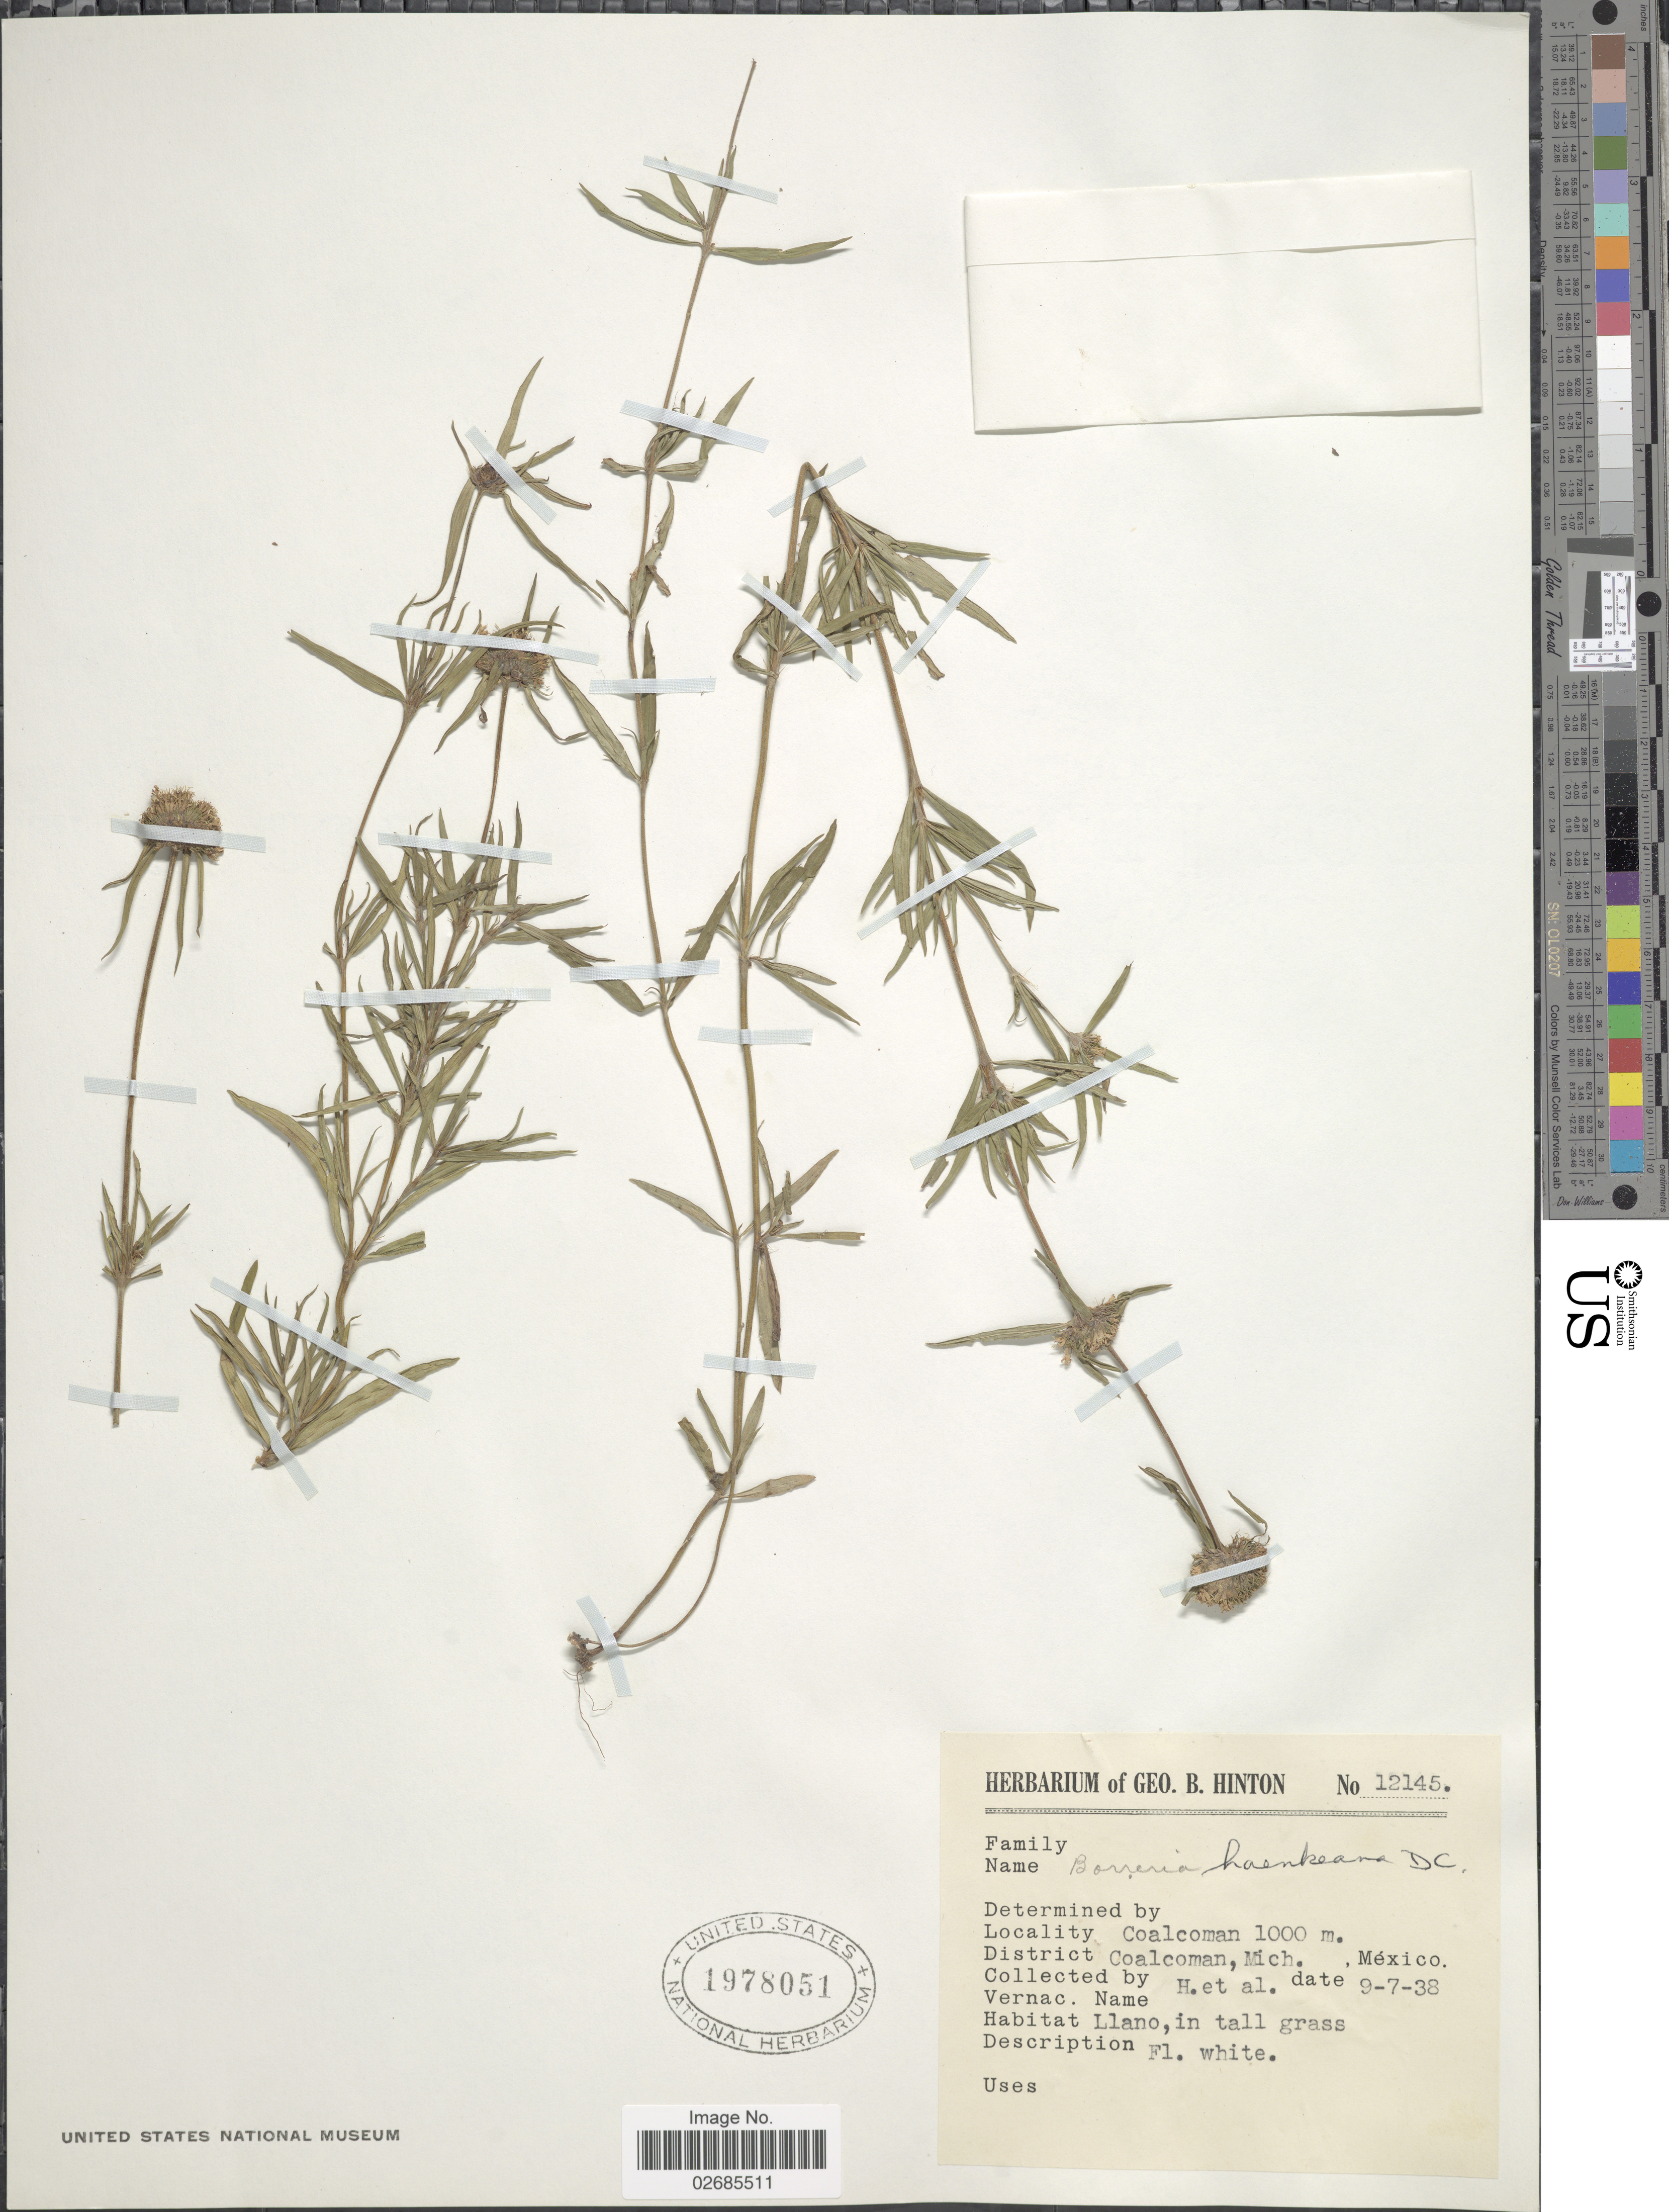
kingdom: Plantae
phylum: Tracheophyta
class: Magnoliopsida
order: Gentianales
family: Rubiaceae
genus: Borreria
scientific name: Borreria haenkeana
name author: DC.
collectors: G. B. Hinton & et al.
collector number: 12145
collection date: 1938-09-07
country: Mexico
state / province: Michoacán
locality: Coalcoman, District Coalcoman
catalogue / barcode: US 1978051